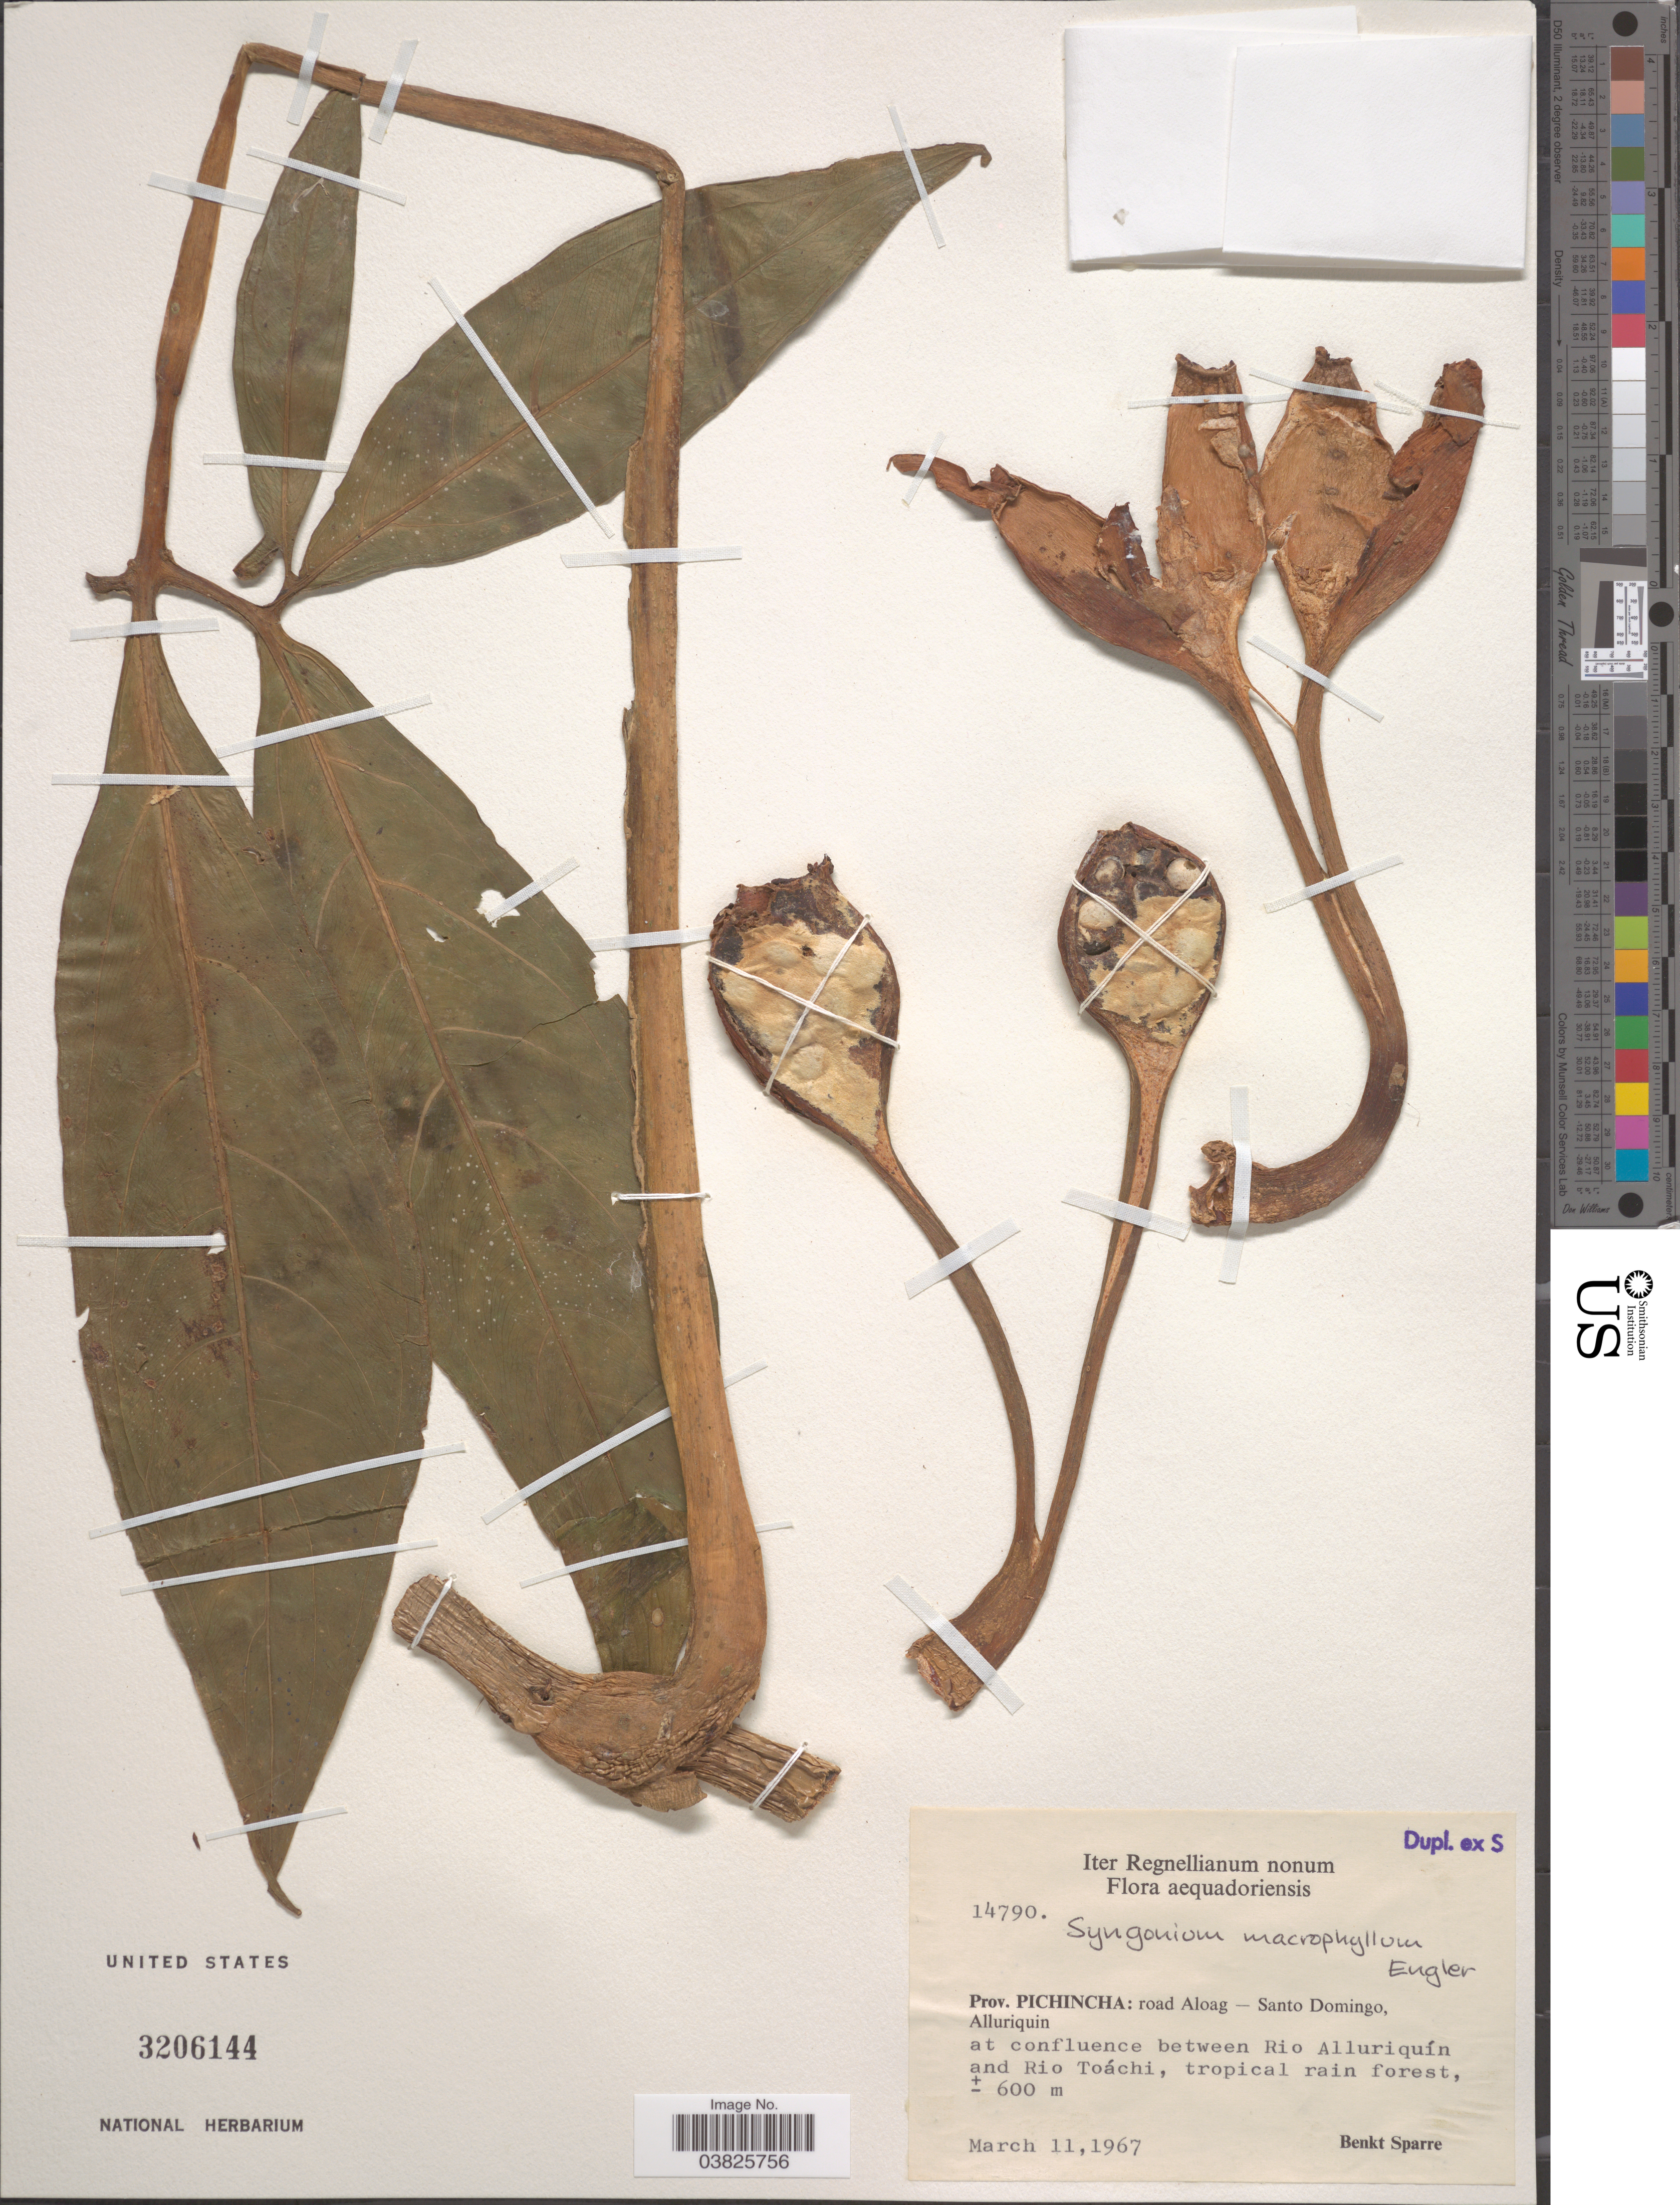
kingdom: Plantae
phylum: Tracheophyta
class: Liliopsida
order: Alismatales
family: Araceae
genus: Syngonium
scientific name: Syngonium macrophyllum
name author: Engl.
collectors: B. Sparre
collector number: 14790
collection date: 1967-03-11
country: Ecuador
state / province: Esmeraldas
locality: Along Aloag - Santo Domingo, Alluriquin. At confluence between Rio Alluriquín and Rio Toáchi, tropical rain forest.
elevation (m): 600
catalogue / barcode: US 3206144